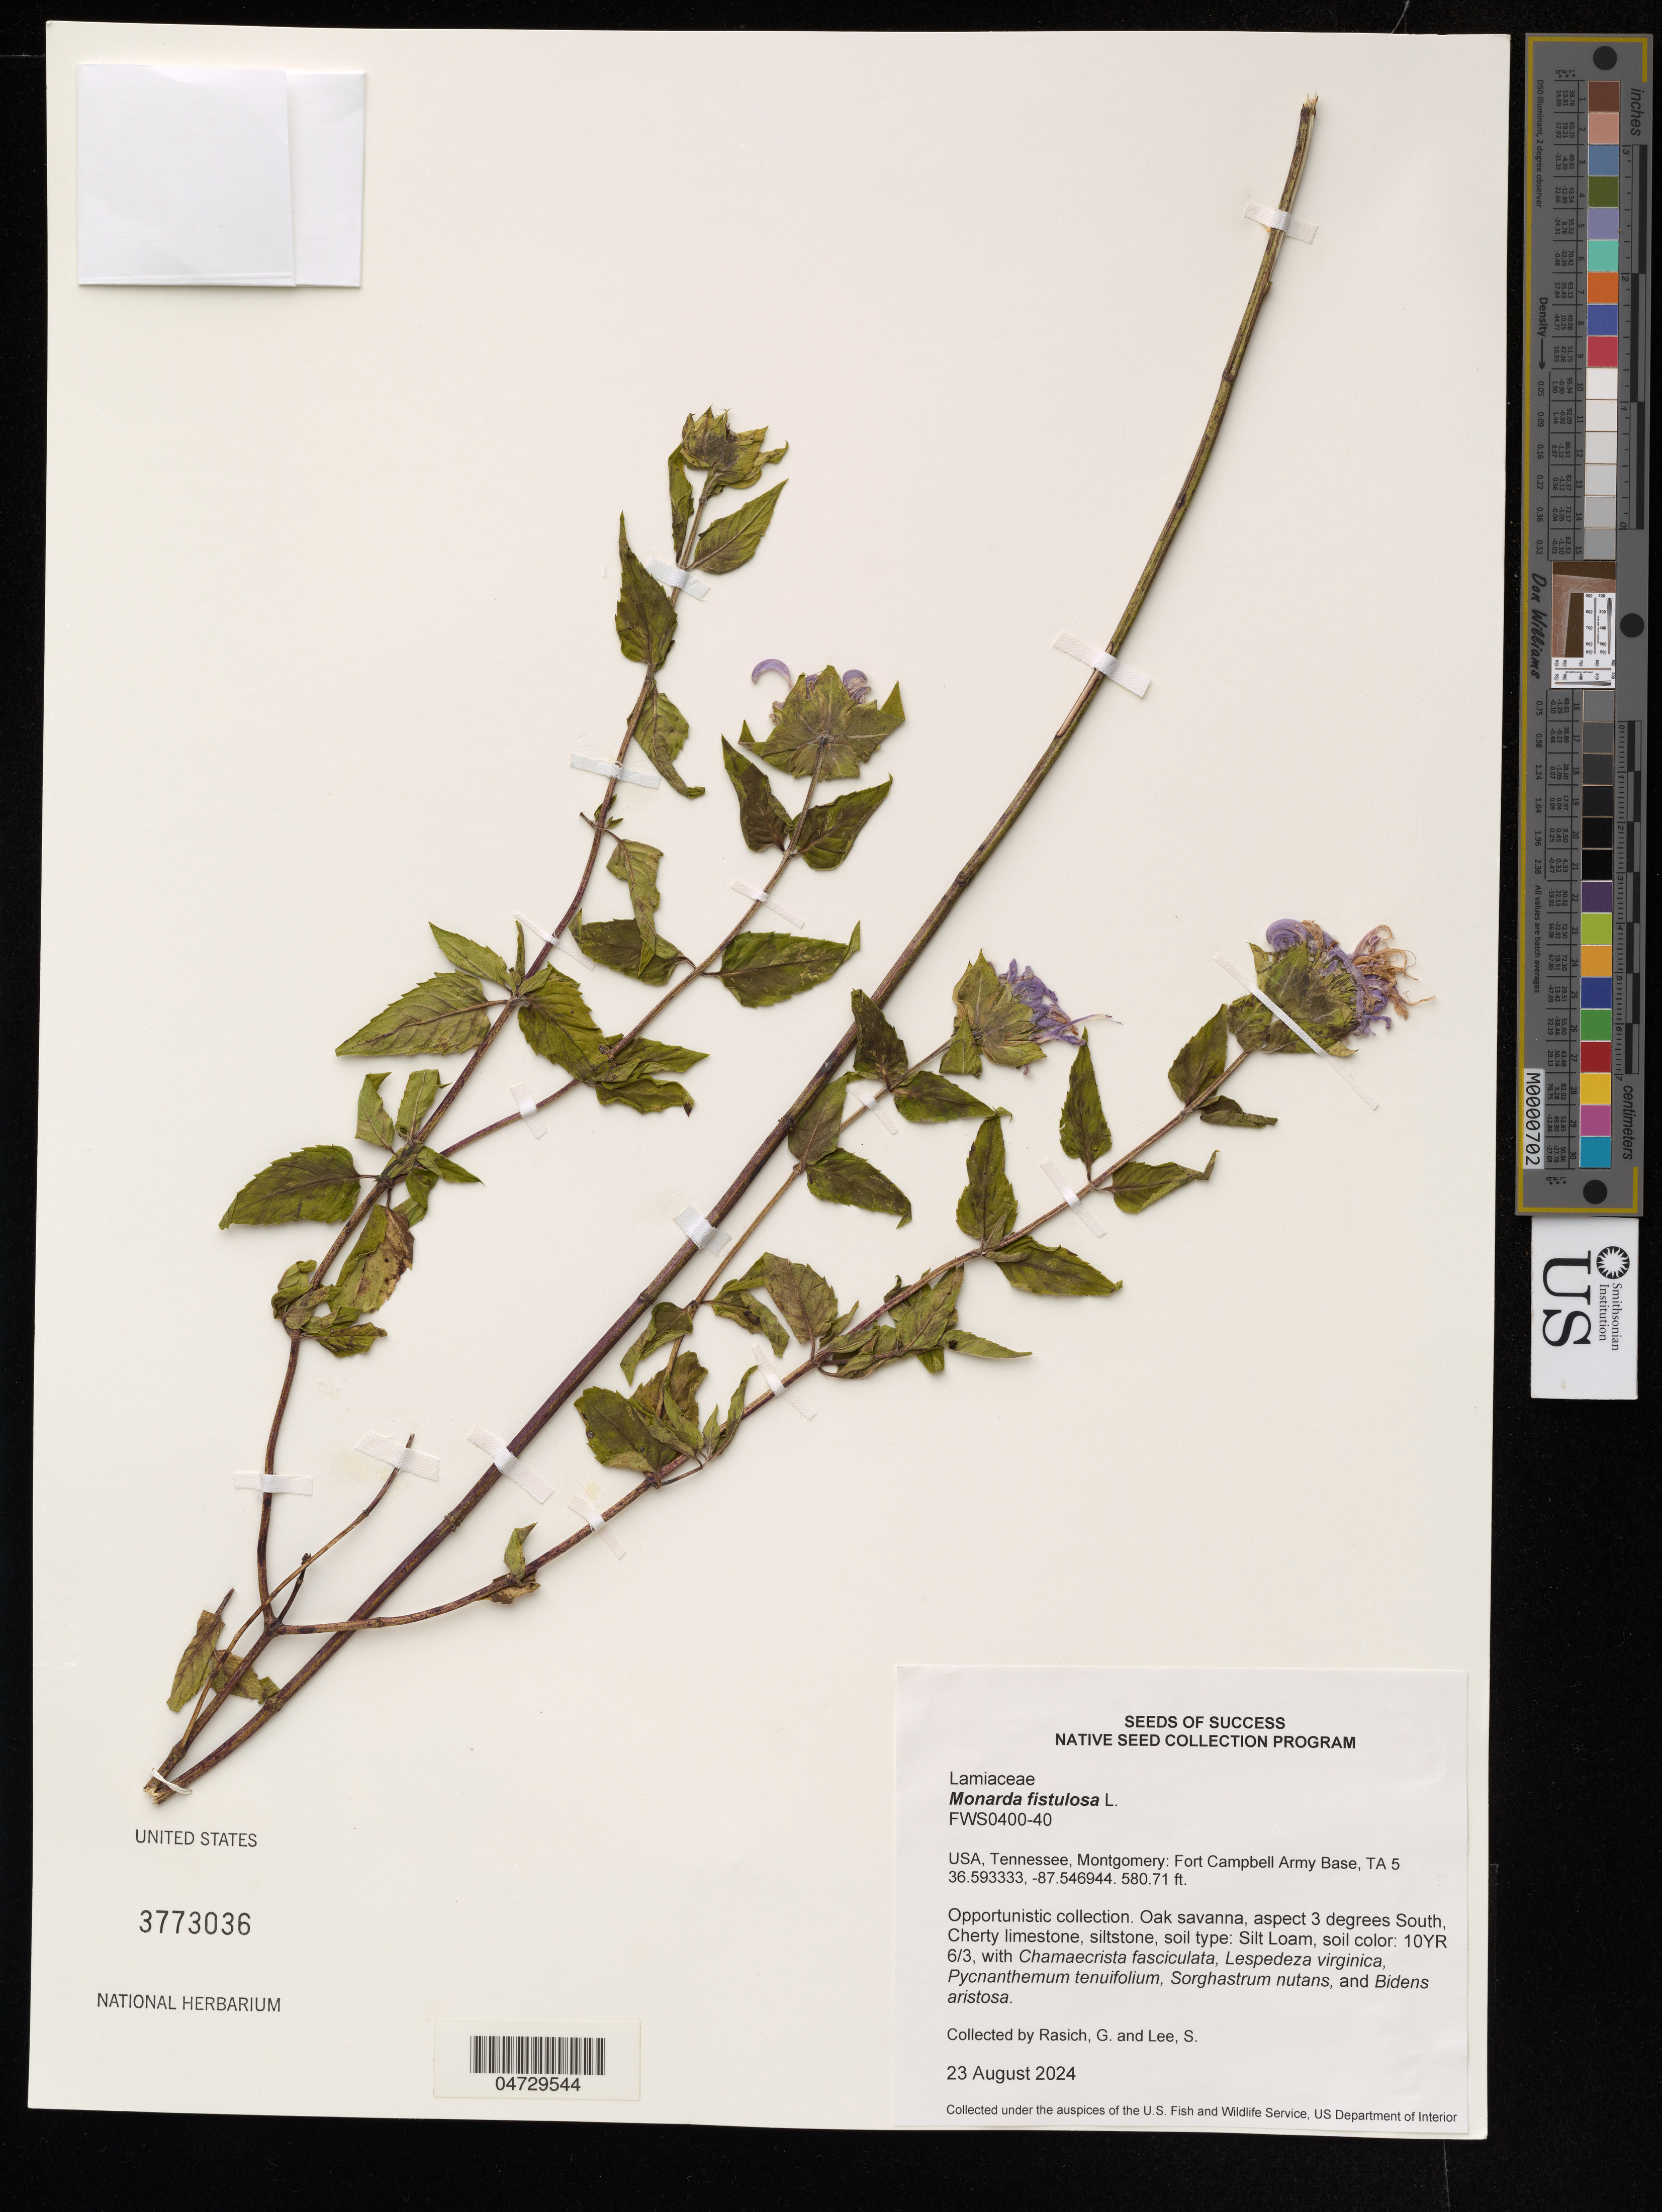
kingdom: Plantae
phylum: Tracheophyta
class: Magnoliopsida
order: Lamiales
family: Lamiaceae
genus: Monarda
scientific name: Monarda fistulosa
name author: L.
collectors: G. Rasich & S. Lee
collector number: FWS0400-40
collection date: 2024-08-23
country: United States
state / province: Tennessee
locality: Tennessee, Montgomery: Fort Campbell Army Base, TA 5.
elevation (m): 177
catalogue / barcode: US 3773036